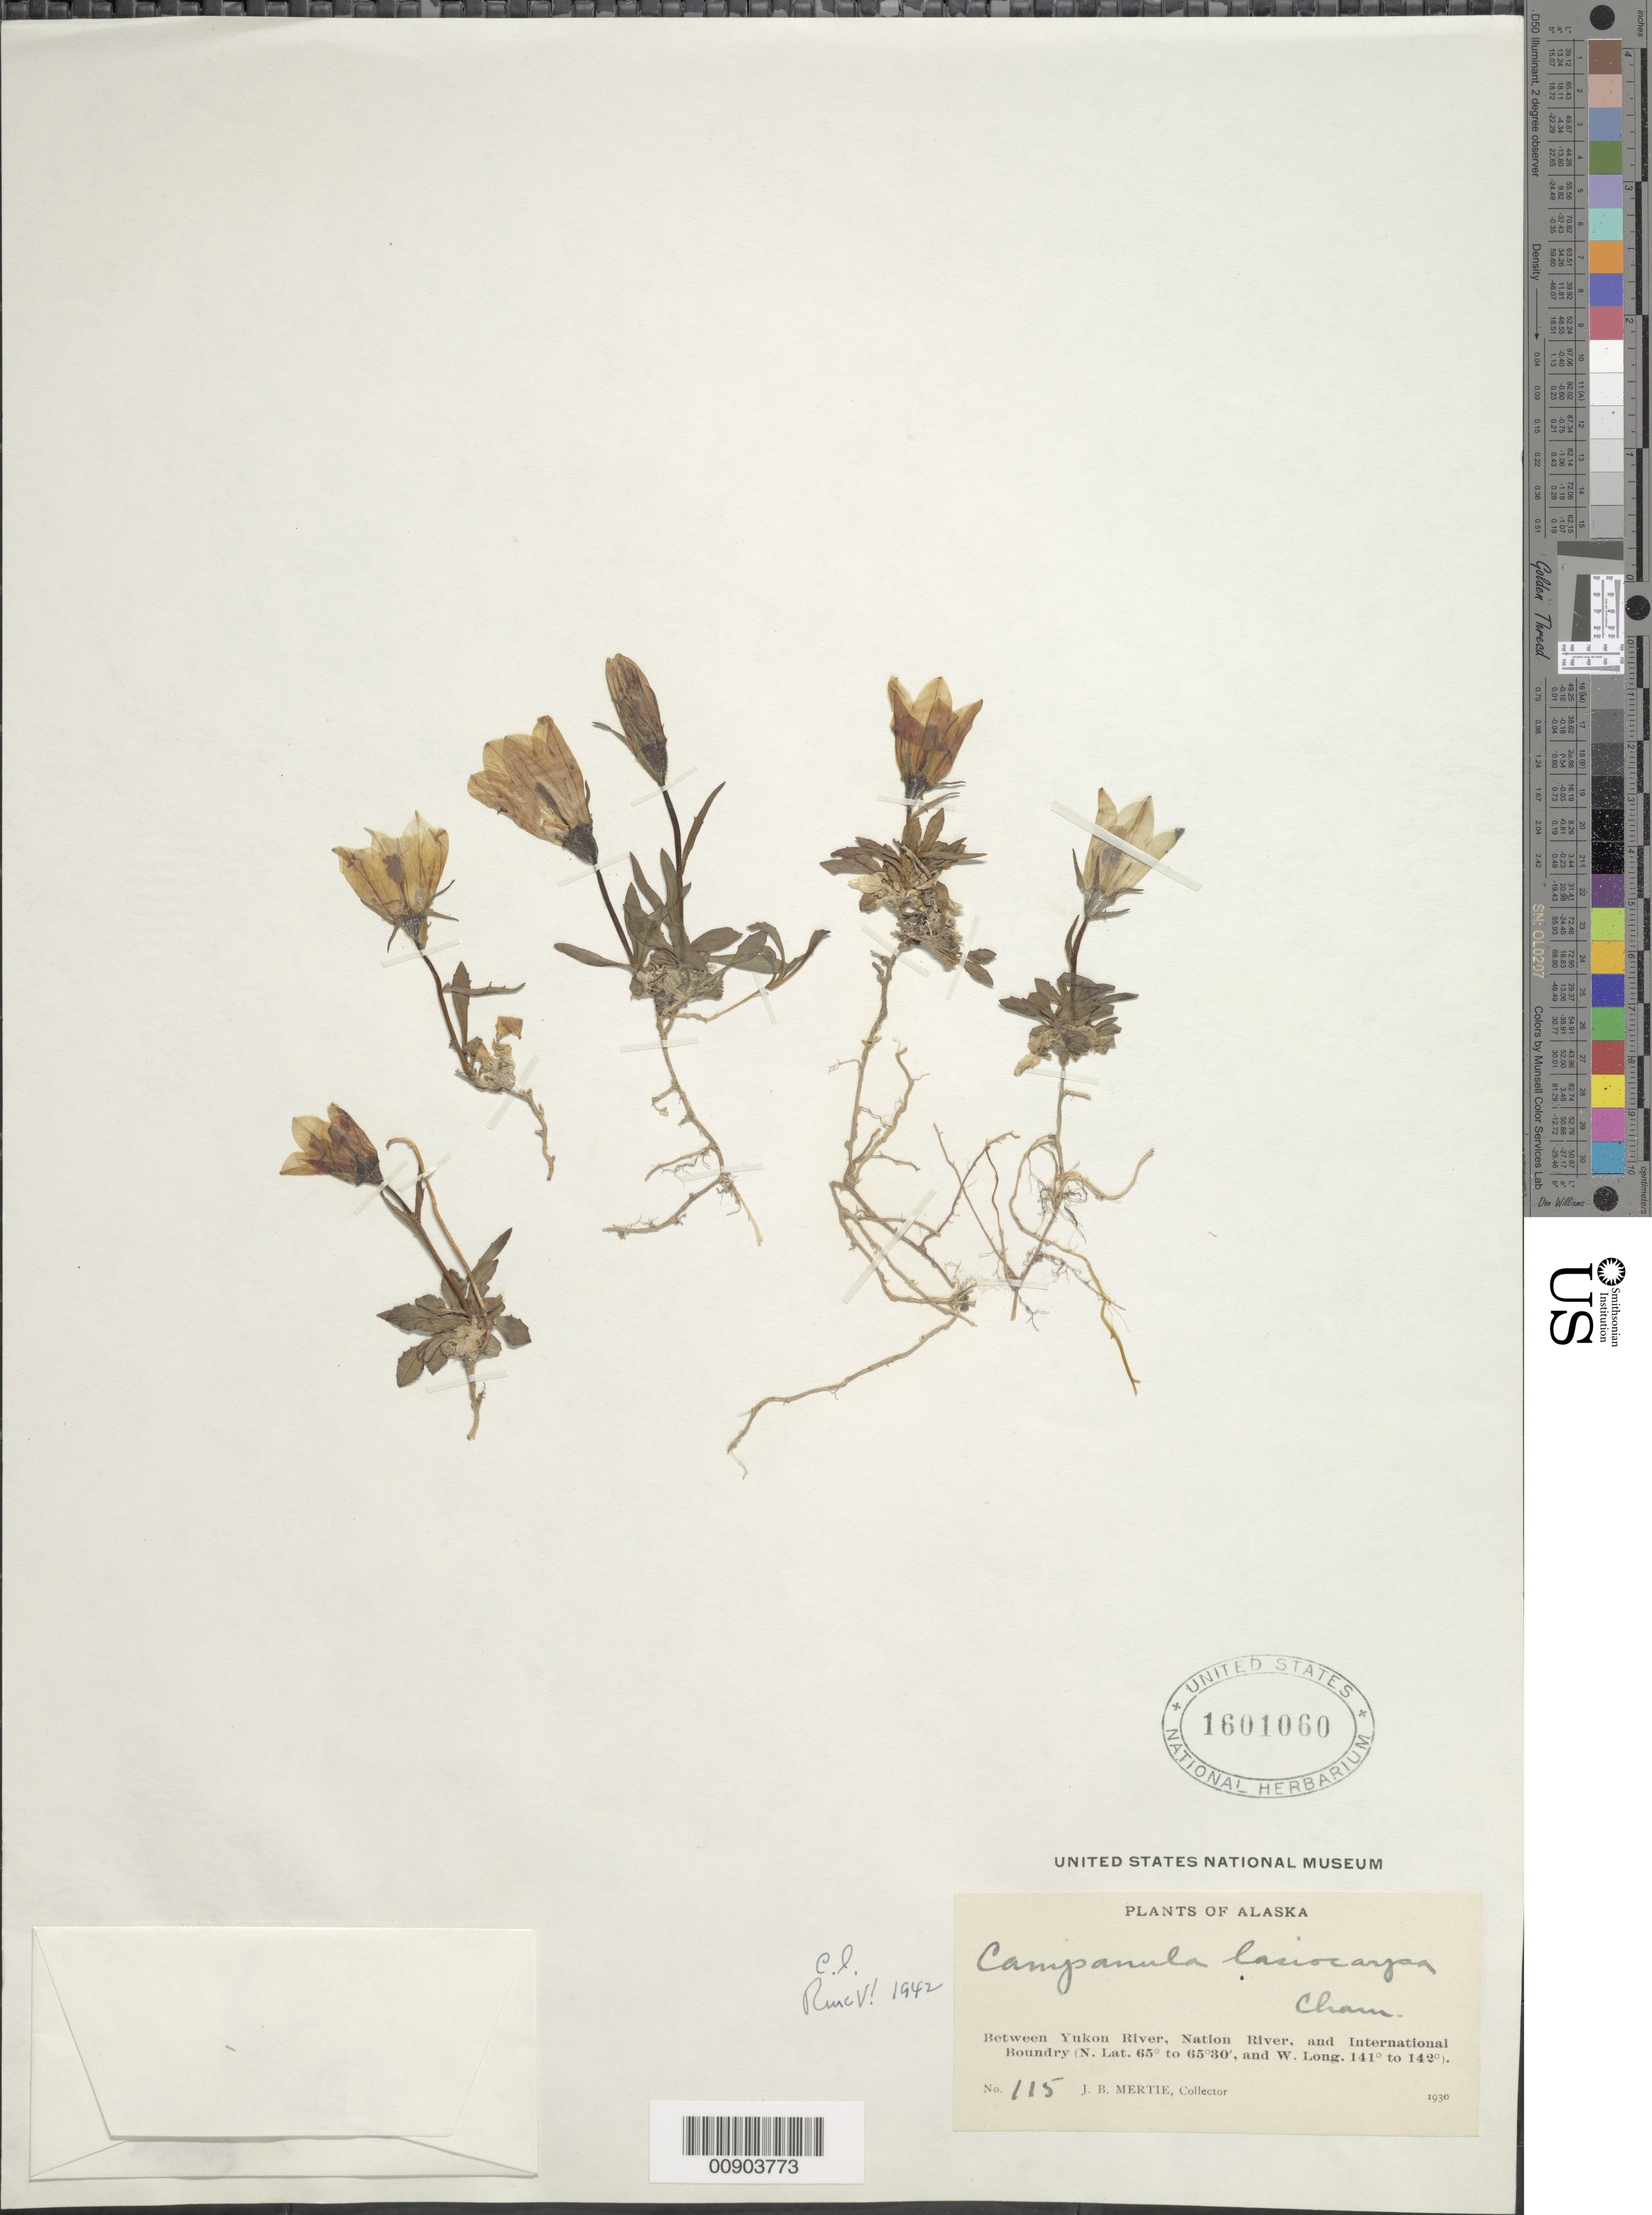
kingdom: Plantae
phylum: Tracheophyta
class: Magnoliopsida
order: Asterales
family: Campanulaceae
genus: Campanula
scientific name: Campanula lasiocarpa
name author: Cham.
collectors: J. Mertie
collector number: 115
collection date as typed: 1930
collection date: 1930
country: United States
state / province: Alaska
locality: Yukon River, Nation River and International Boundary.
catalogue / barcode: US 1601060